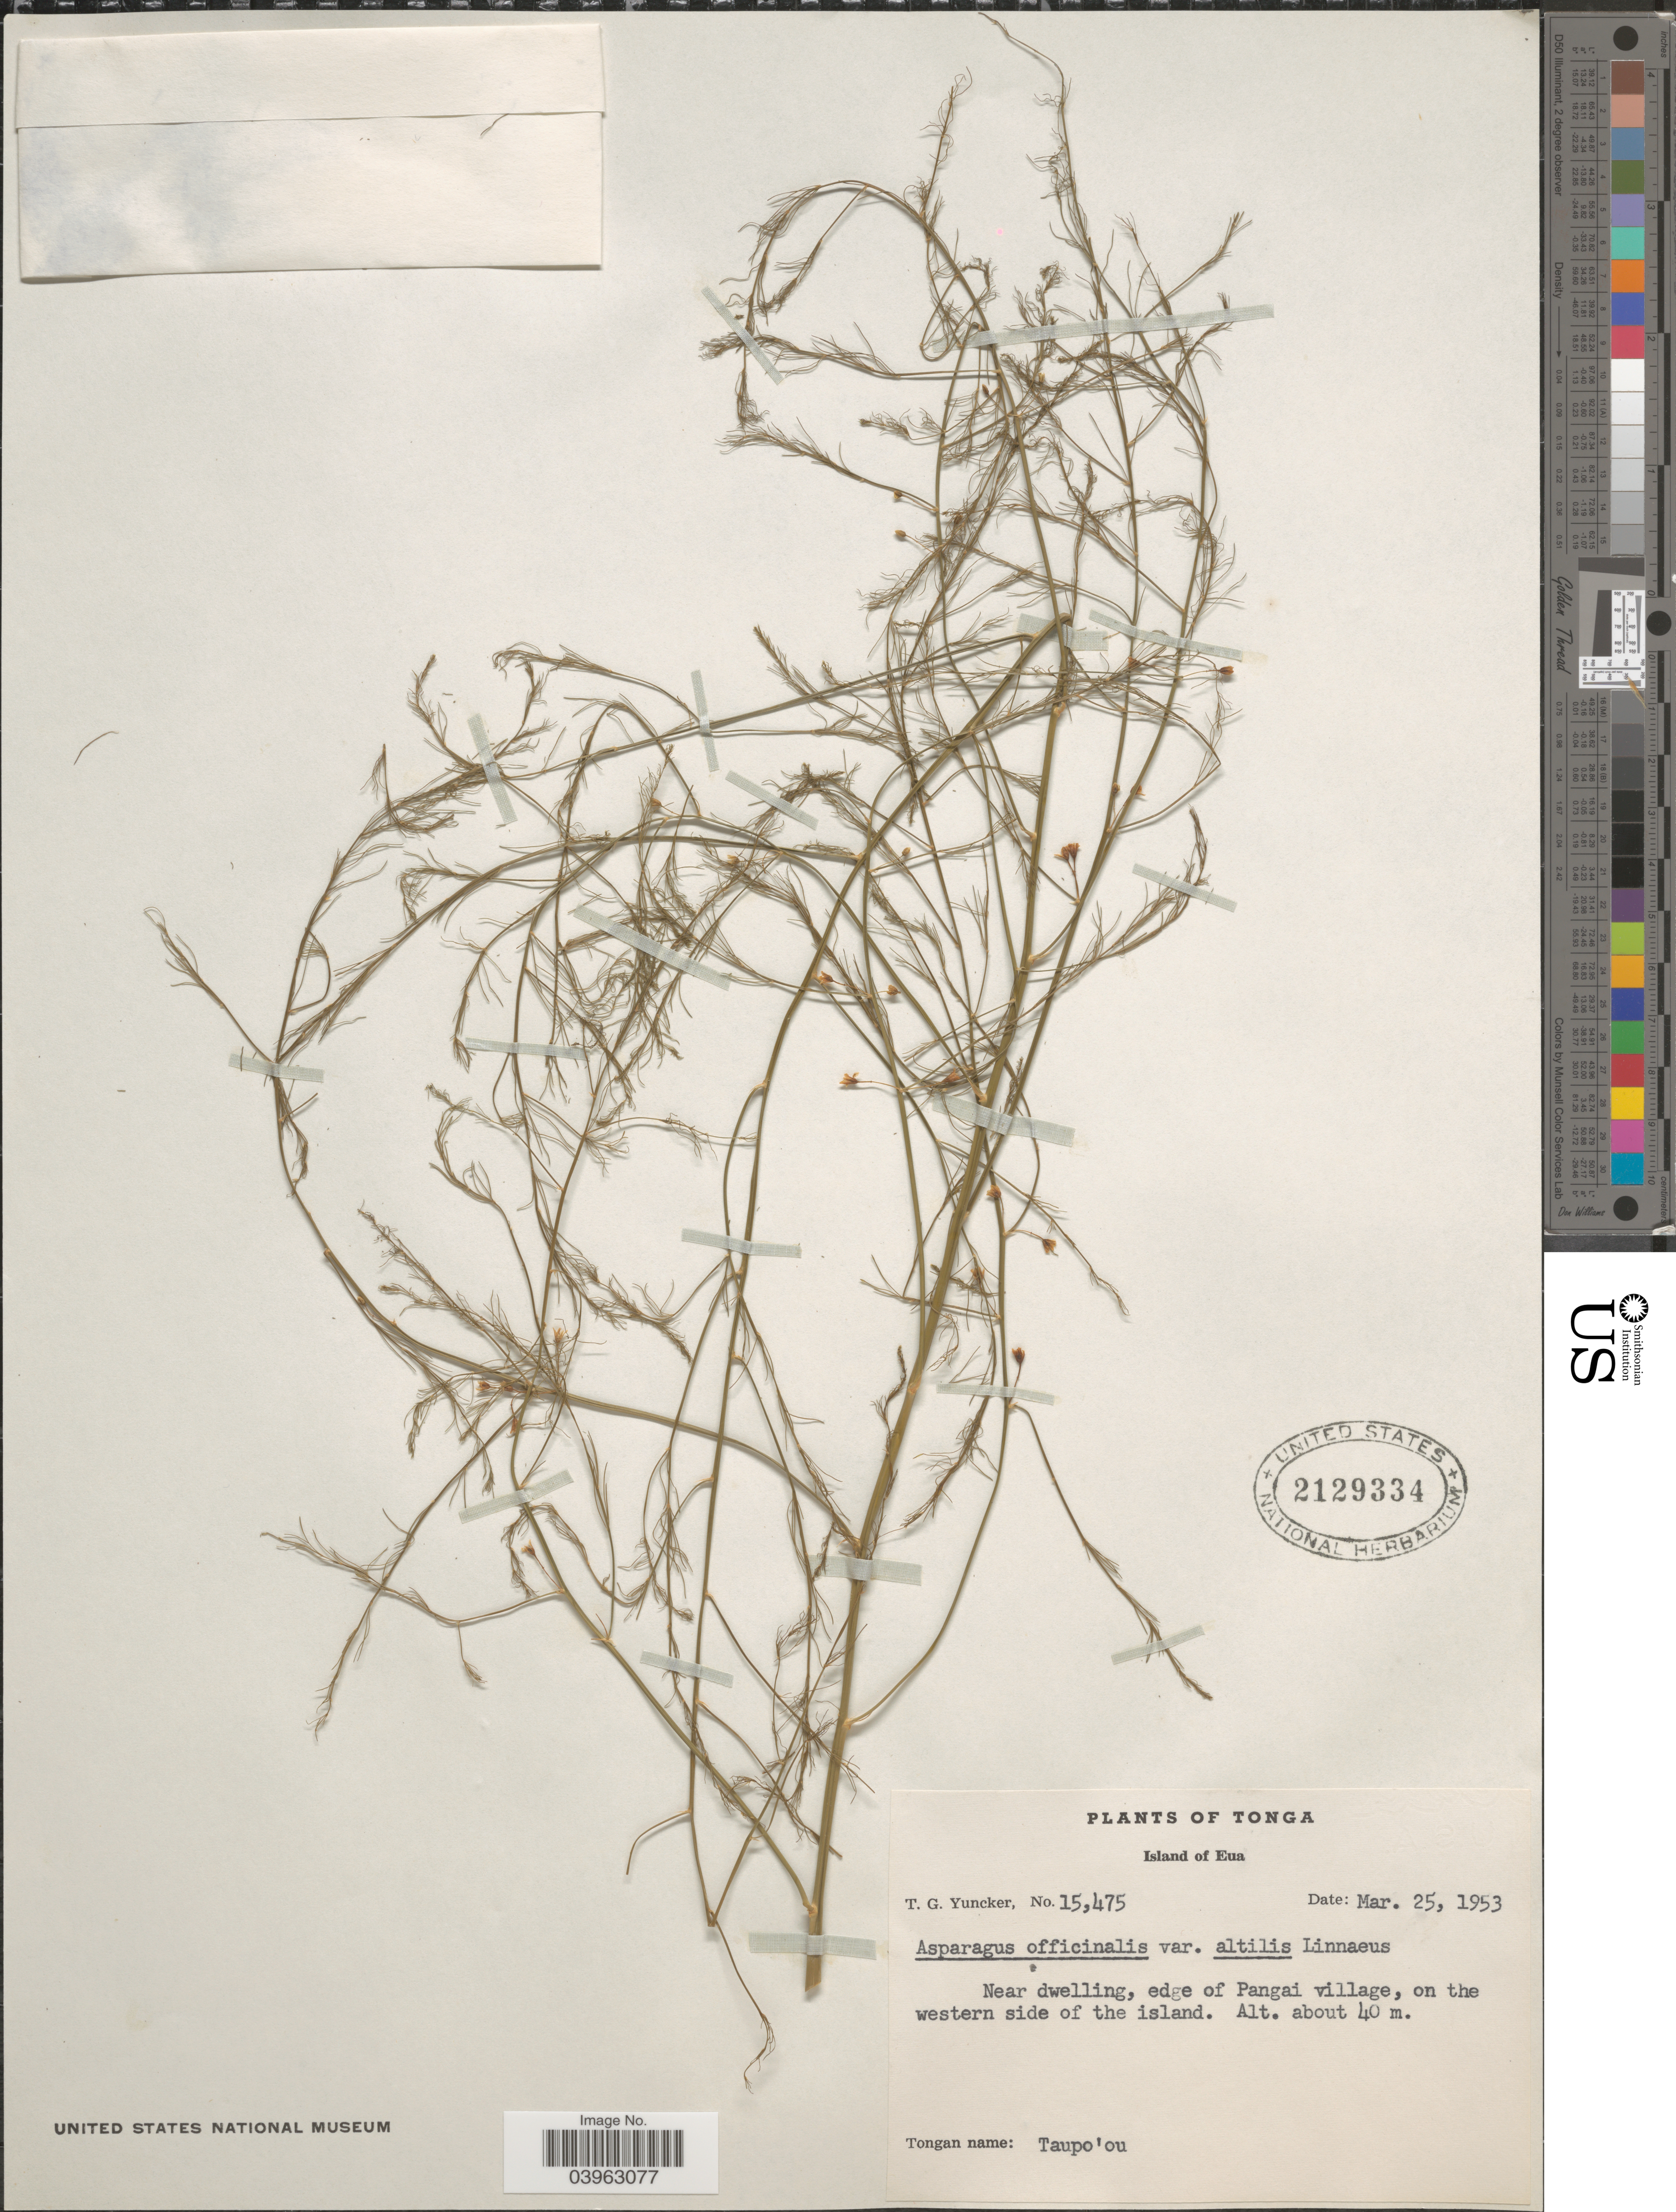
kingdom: Plantae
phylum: Tracheophyta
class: Liliopsida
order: Asparagales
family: Asparagaceae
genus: Asparagus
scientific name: Asparagus officinalis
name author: L.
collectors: T. G. Yuncker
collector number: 15475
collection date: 1953-03-25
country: Tonga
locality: Island of Eua. Near dwelling, edge of Pangai village, on the western side of the island.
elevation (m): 40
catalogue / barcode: US 2129334